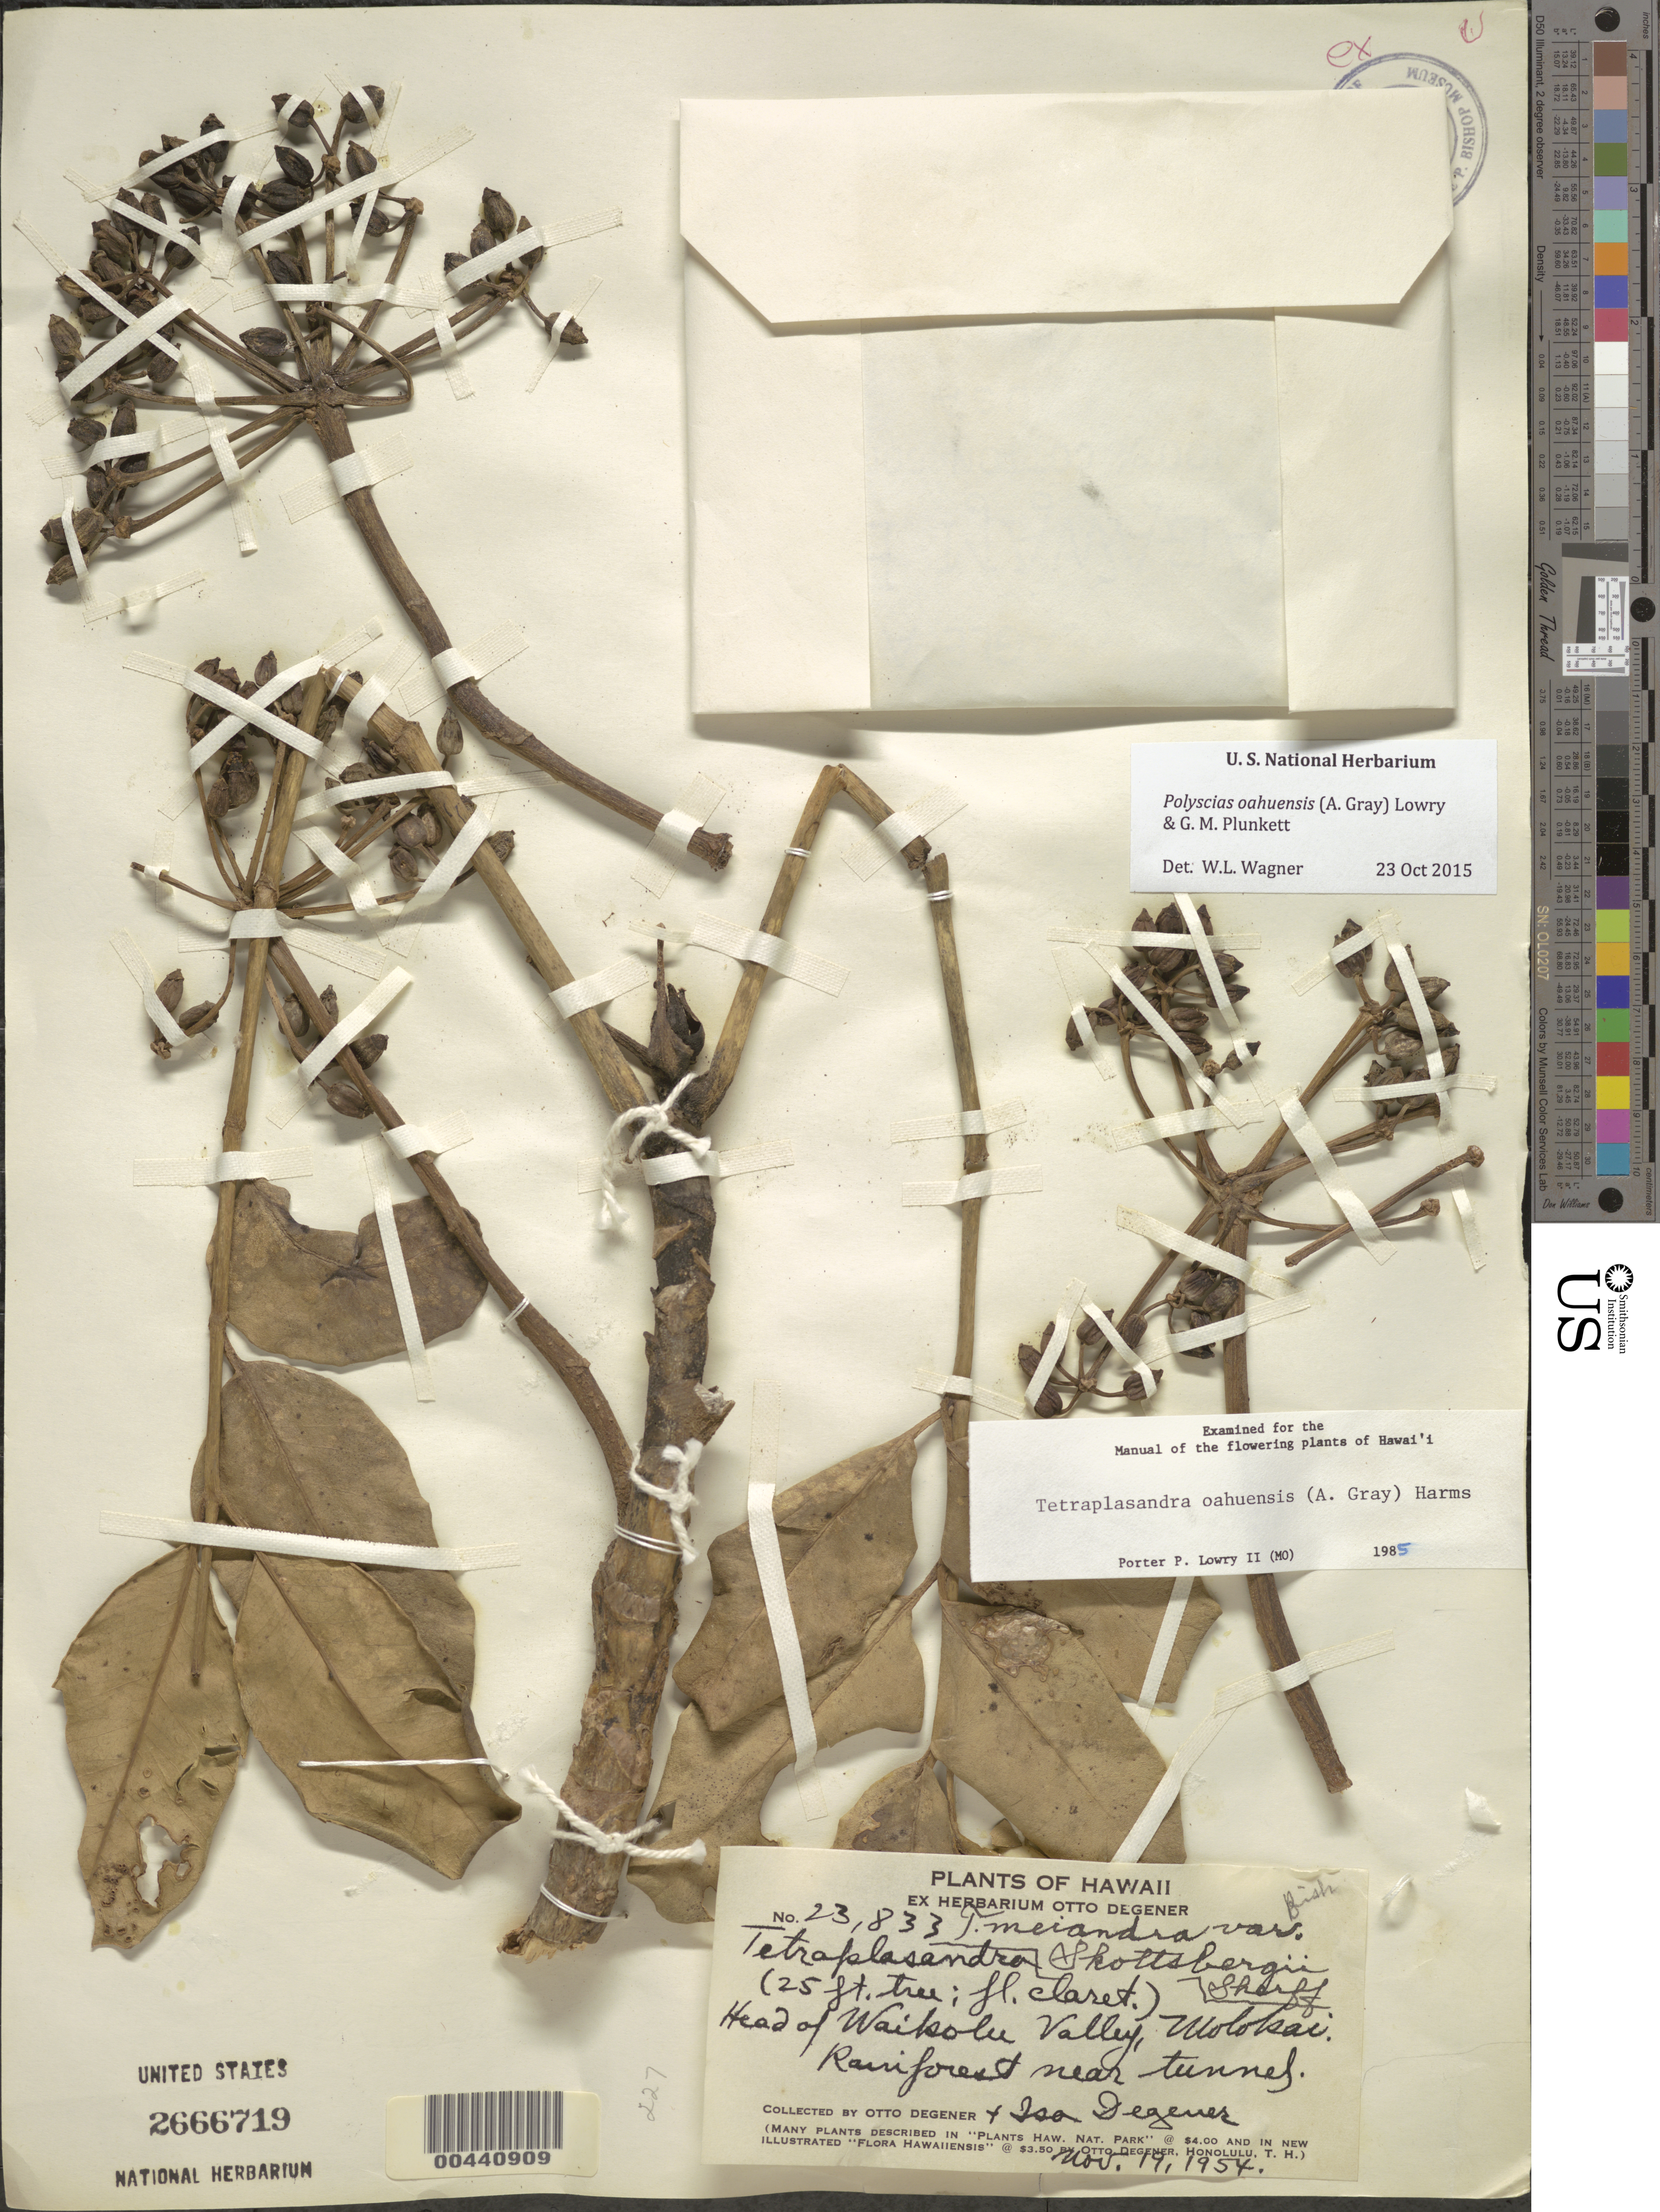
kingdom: Plantae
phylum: Tracheophyta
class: Magnoliopsida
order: Apiales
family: Araliaceae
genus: Polyscias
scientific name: Polyscias oahuensis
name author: (A. Gray) Lowry & G. M. Plunkett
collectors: O. Degener & I. Degener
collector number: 23833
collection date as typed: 19 Nov 1954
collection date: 1954-11-19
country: United States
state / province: Hawaii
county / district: Maui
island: Moloka'i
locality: Head of Waikolu Valley, Rainforest near tunnel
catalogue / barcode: US 2666719